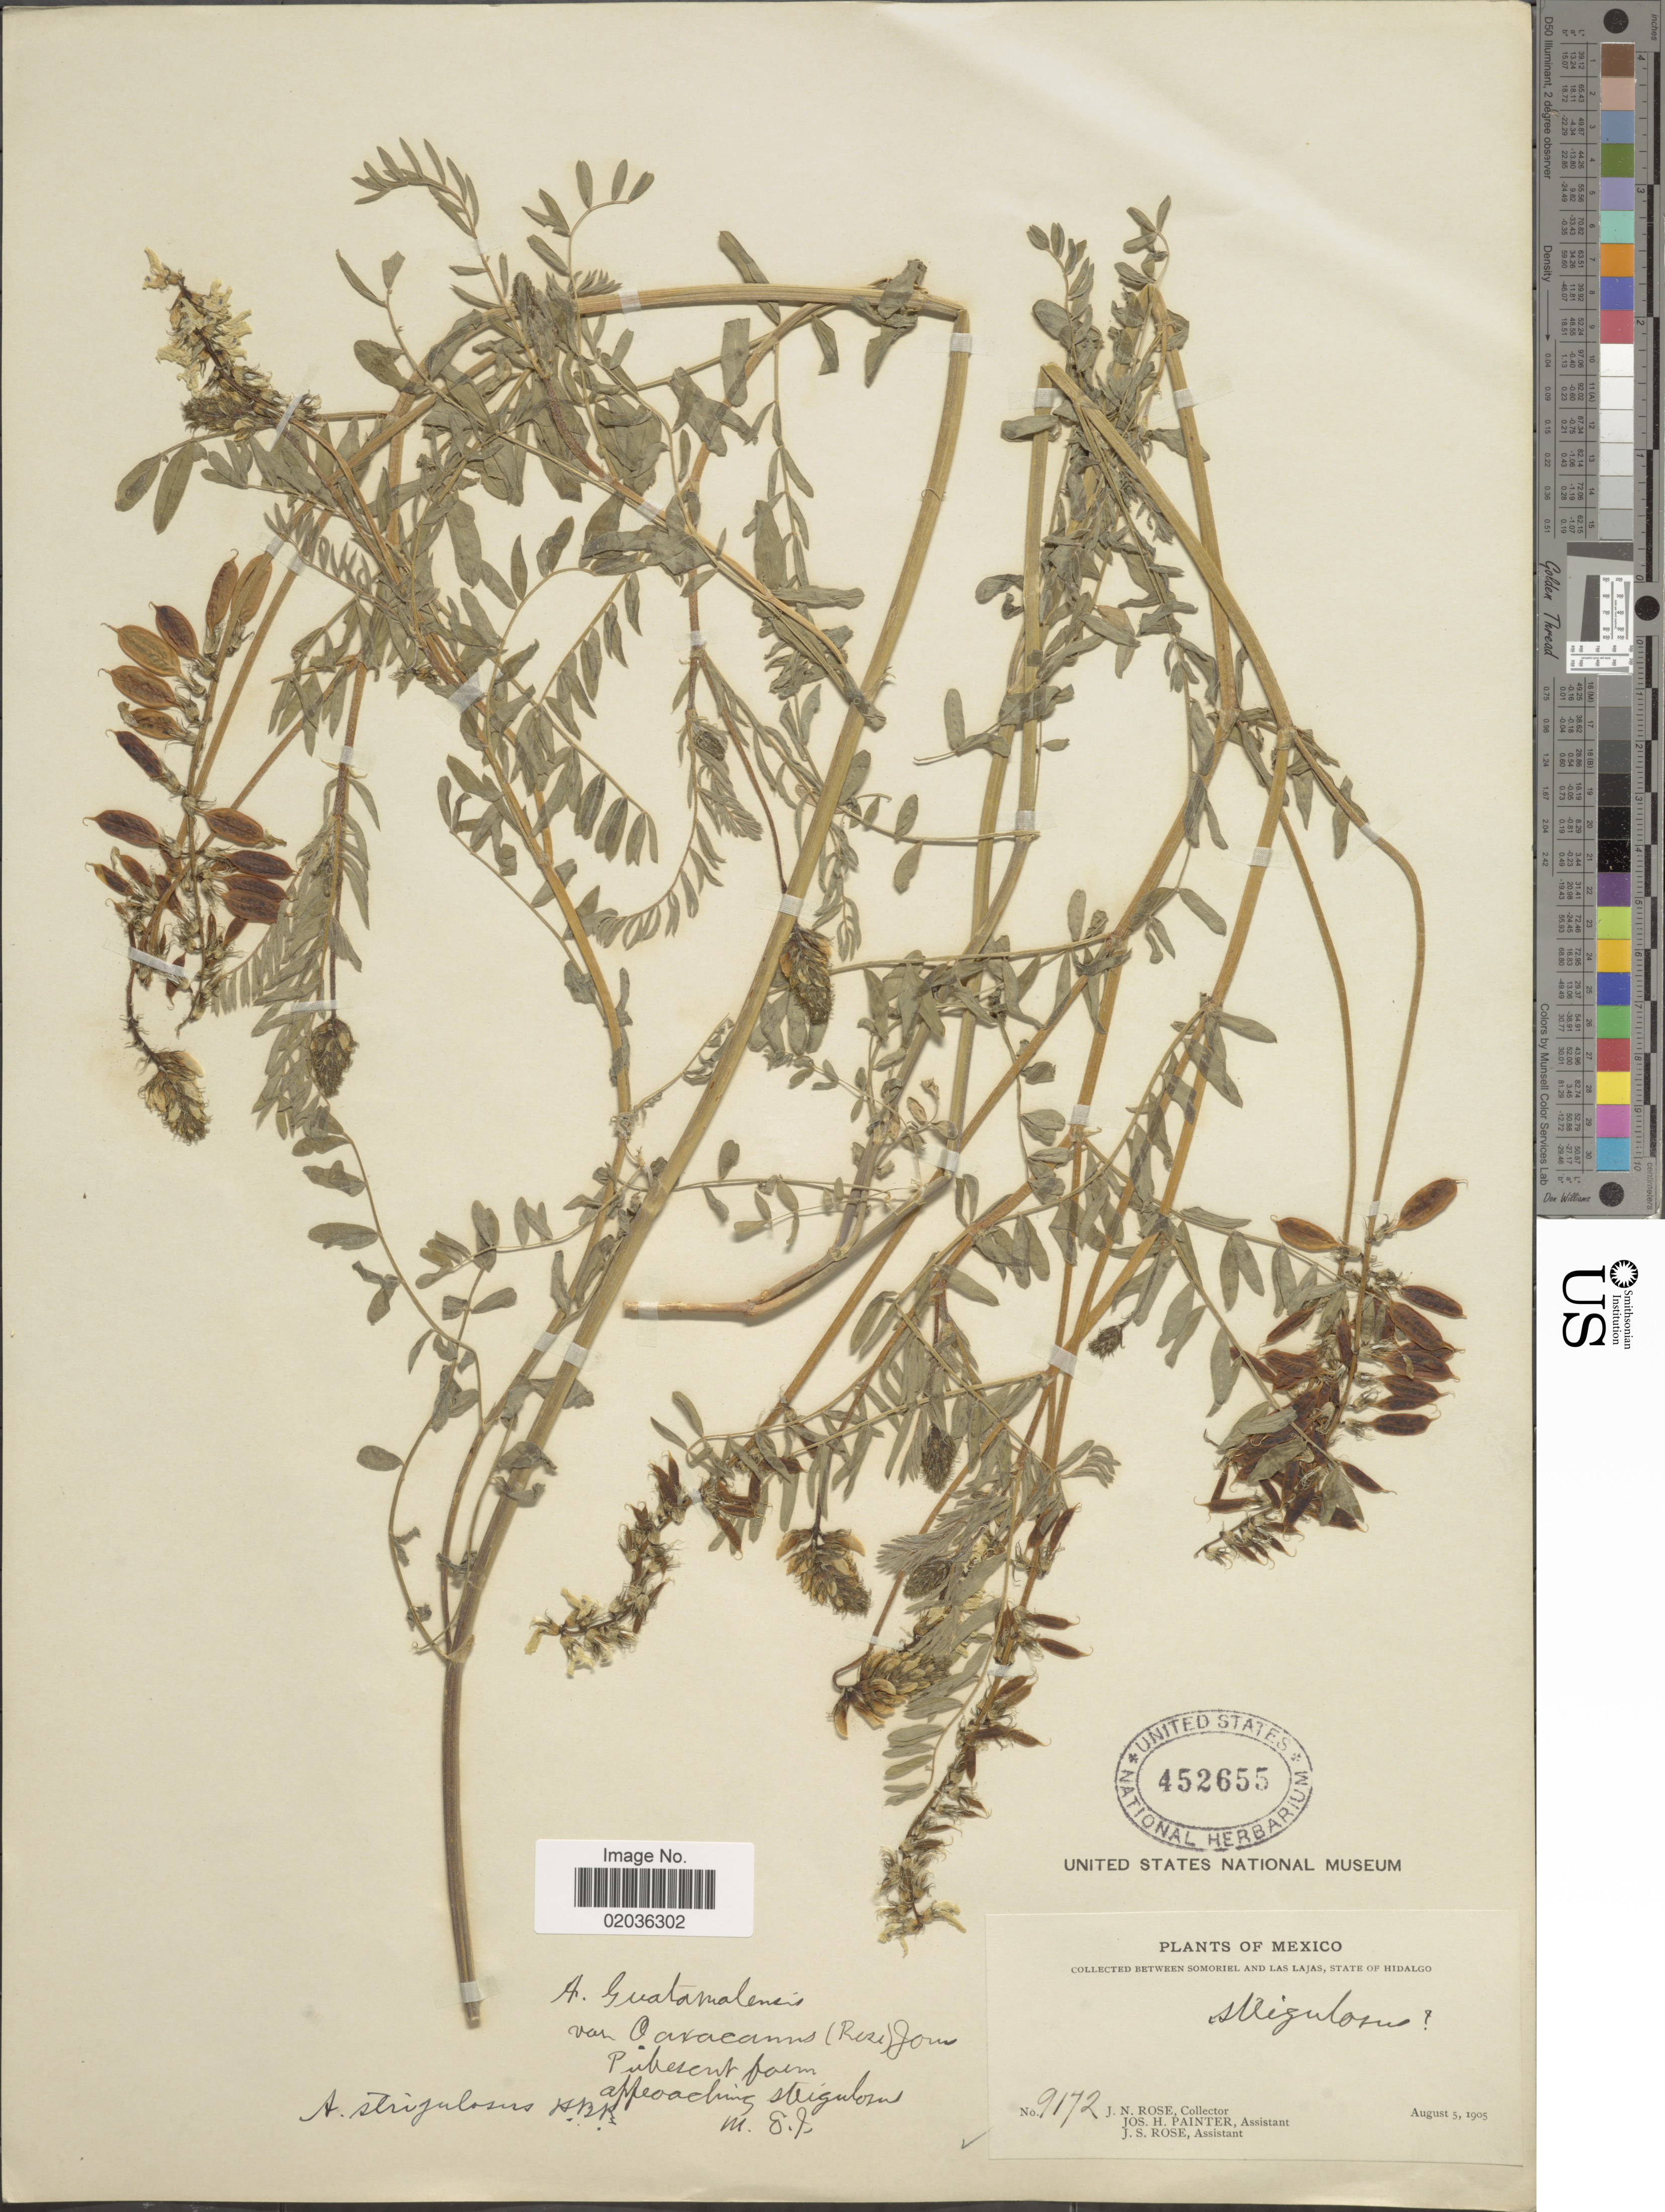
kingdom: Plantae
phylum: Tracheophyta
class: Magnoliopsida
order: Fabales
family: Fabaceae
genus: Astragalus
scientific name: Astragalus strigulosus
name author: Kunth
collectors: J. N. Rose, J. H. Painter & J. S. Rose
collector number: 9172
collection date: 1905-08-05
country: Mexico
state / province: Hidalgo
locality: Between Somoriel and Las Lajas, State of Hidalgo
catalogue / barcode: US 452655